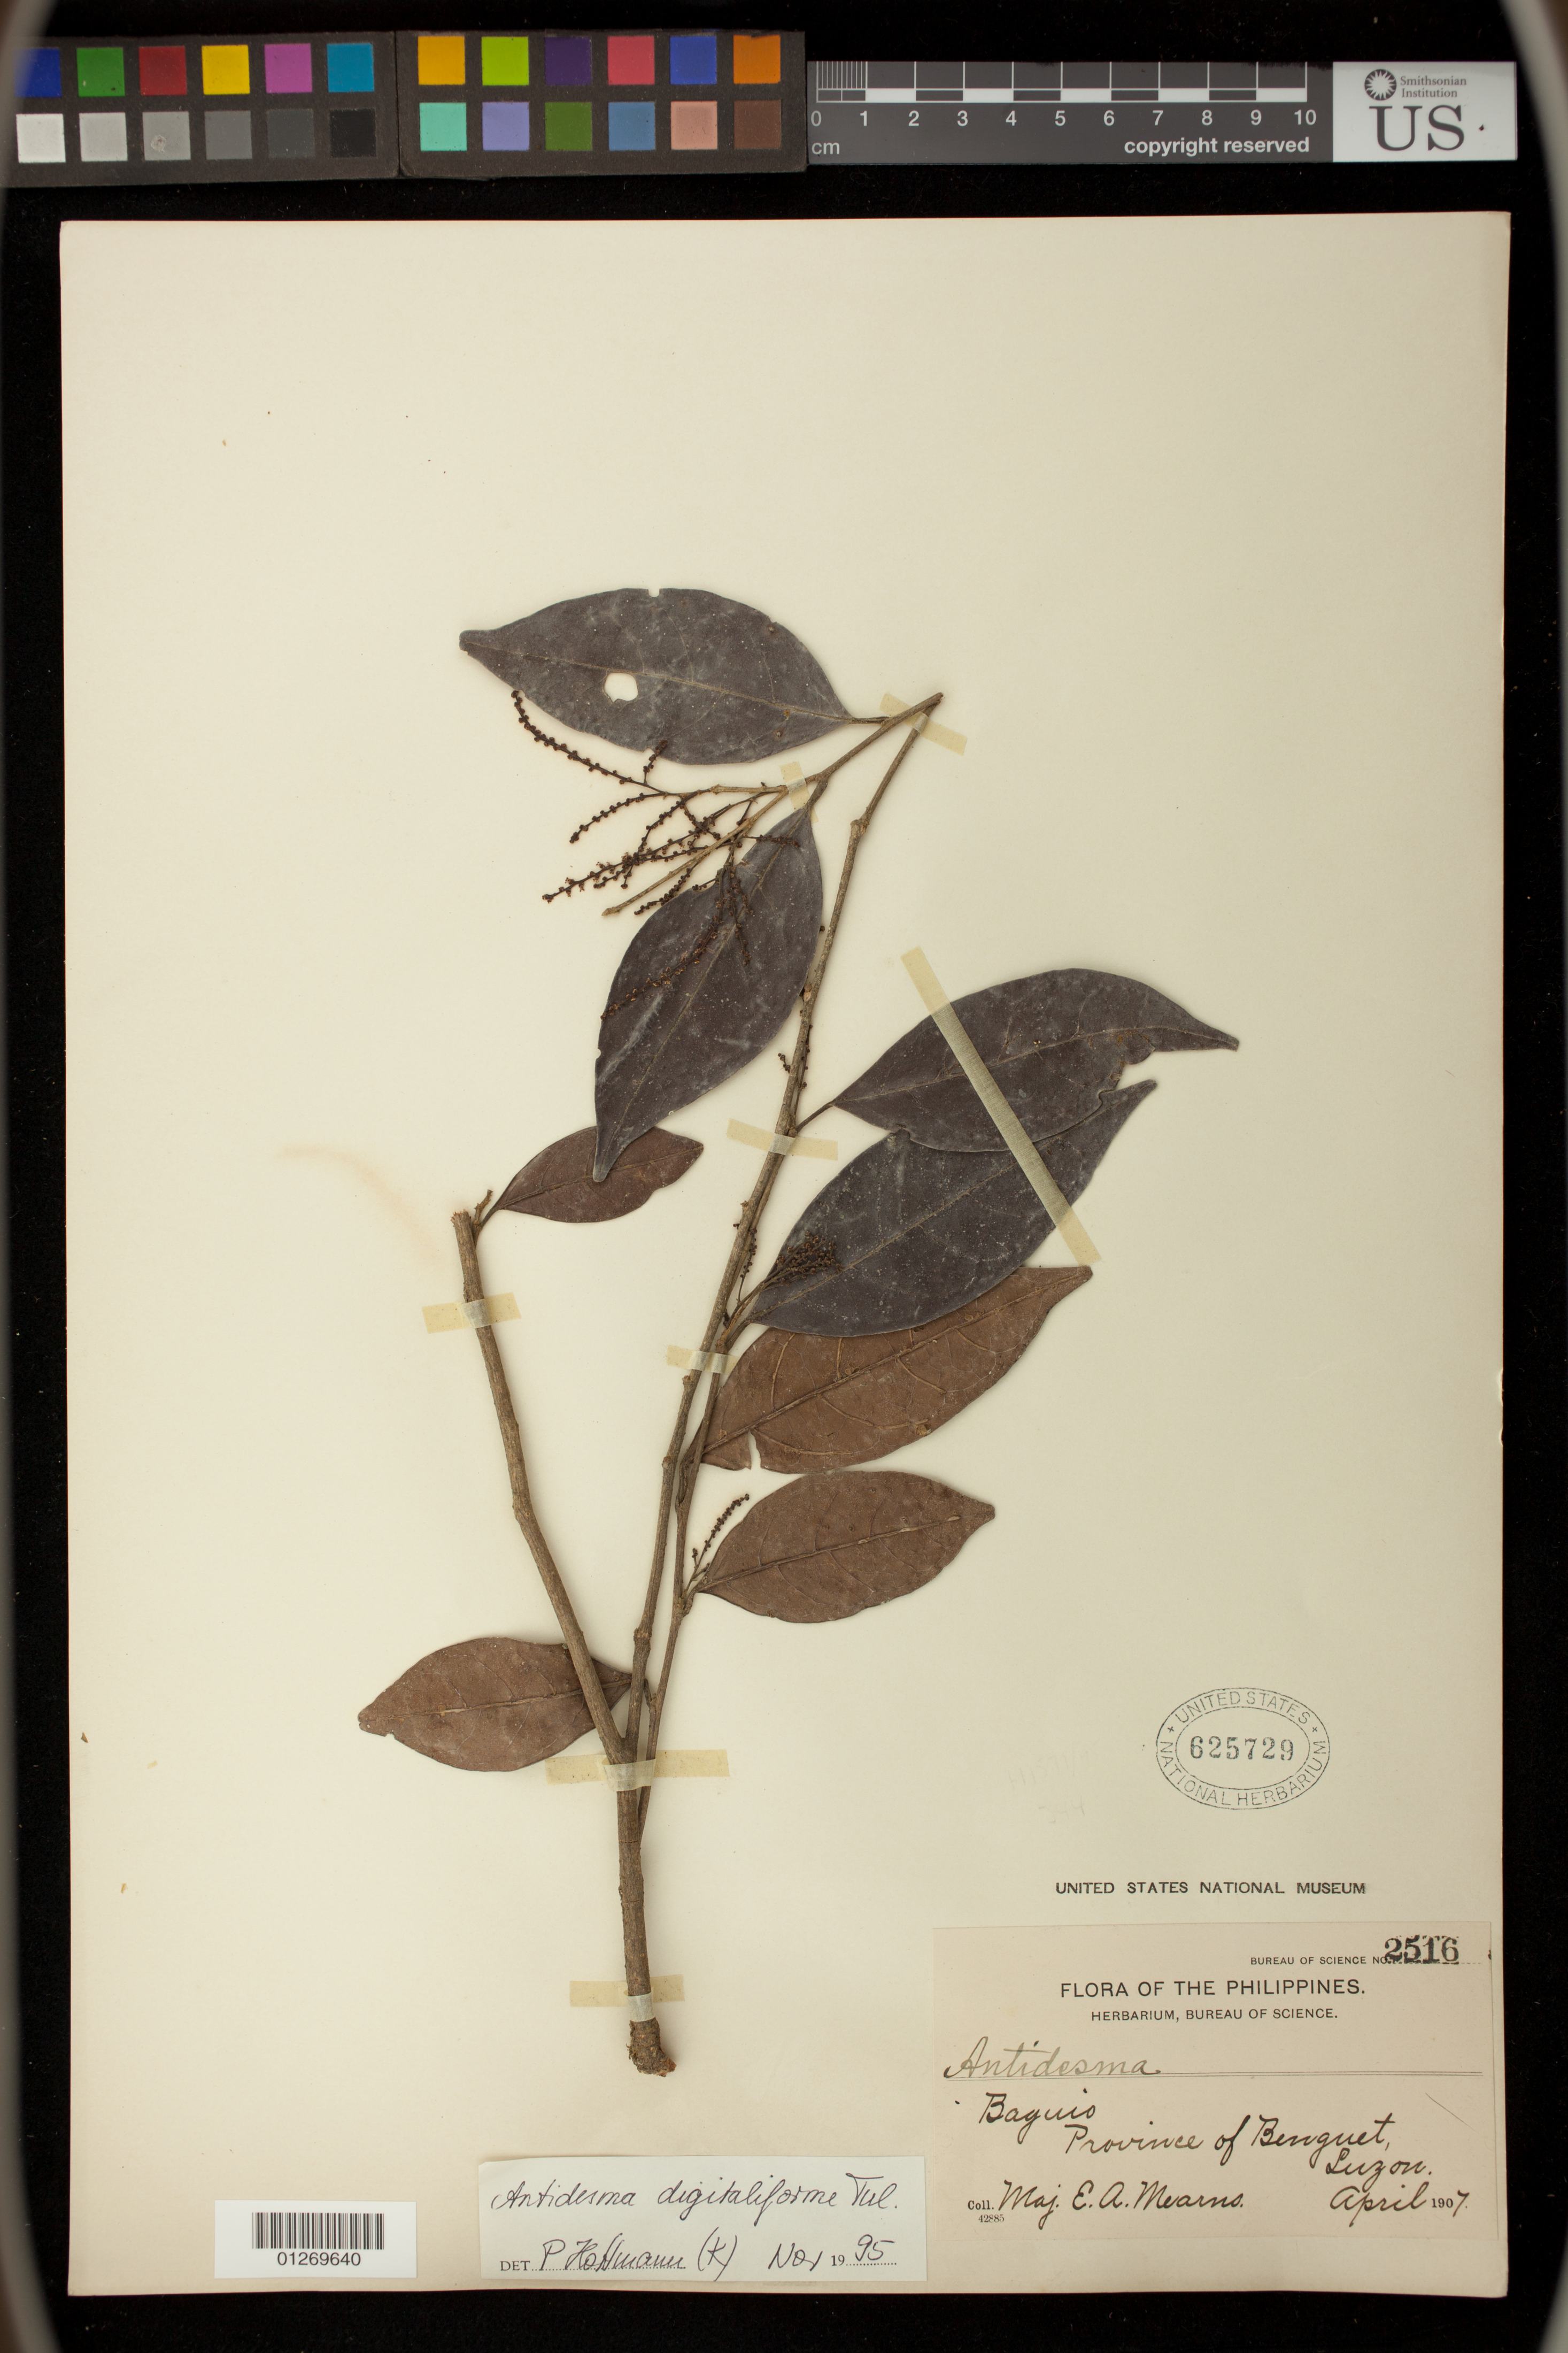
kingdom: Plantae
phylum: Tracheophyta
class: Magnoliopsida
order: Malpighiales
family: Phyllanthaceae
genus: Antidesma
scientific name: Antidesma digitaliforme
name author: Tul.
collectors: E. A. Mearns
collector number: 2516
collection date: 1907-04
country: Philippines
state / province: Cordillera (Administrative Region)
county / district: Benguet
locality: Baguio, Luzon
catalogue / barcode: US 625729